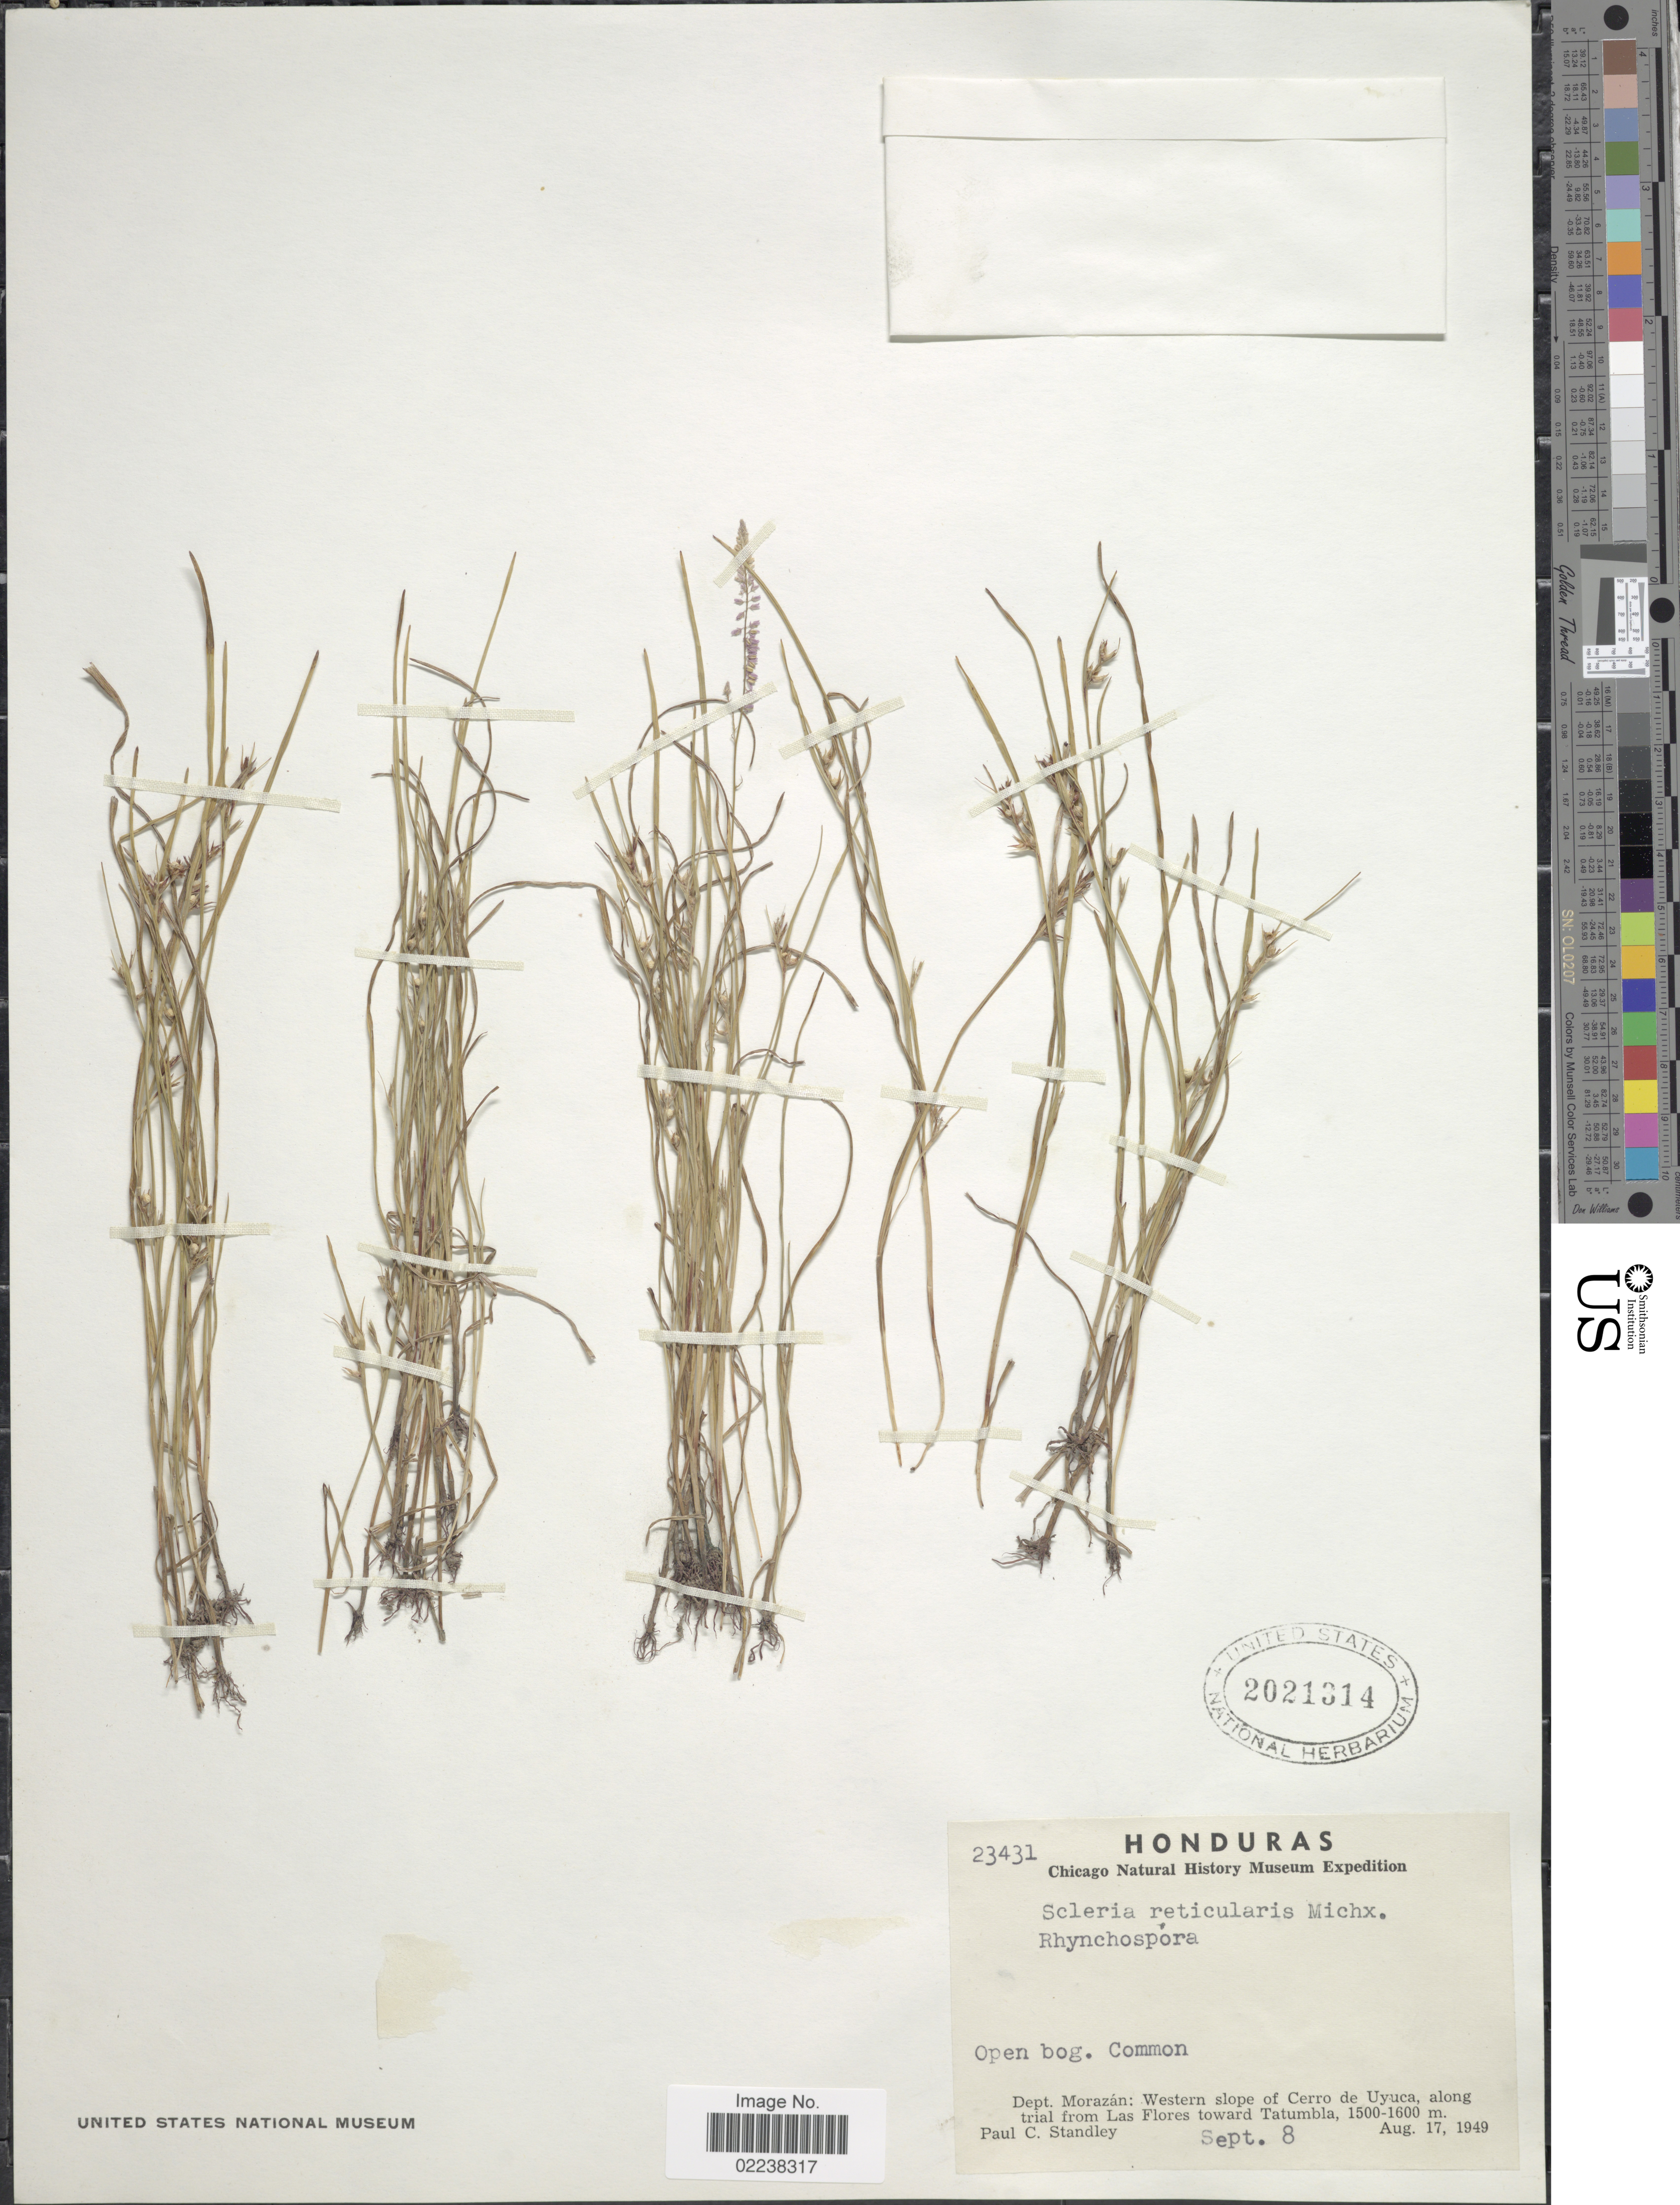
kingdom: Plantae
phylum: Tracheophyta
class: Liliopsida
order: Poales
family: Cyperaceae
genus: Scleria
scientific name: Scleria muehlenbergii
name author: Steud.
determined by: Strong, Mark T., (BOT), Smithsonian Institution - National Museum of Natural History (UNITED STATES)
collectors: P. C. Standley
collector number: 23431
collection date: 1949-08-17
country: Honduras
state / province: Fco. Morazán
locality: Dept. Morazan: Western slope of Cerro de Uyuca, along trail from Las Flores toward Tatumbla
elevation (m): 1500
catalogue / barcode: US 2021314